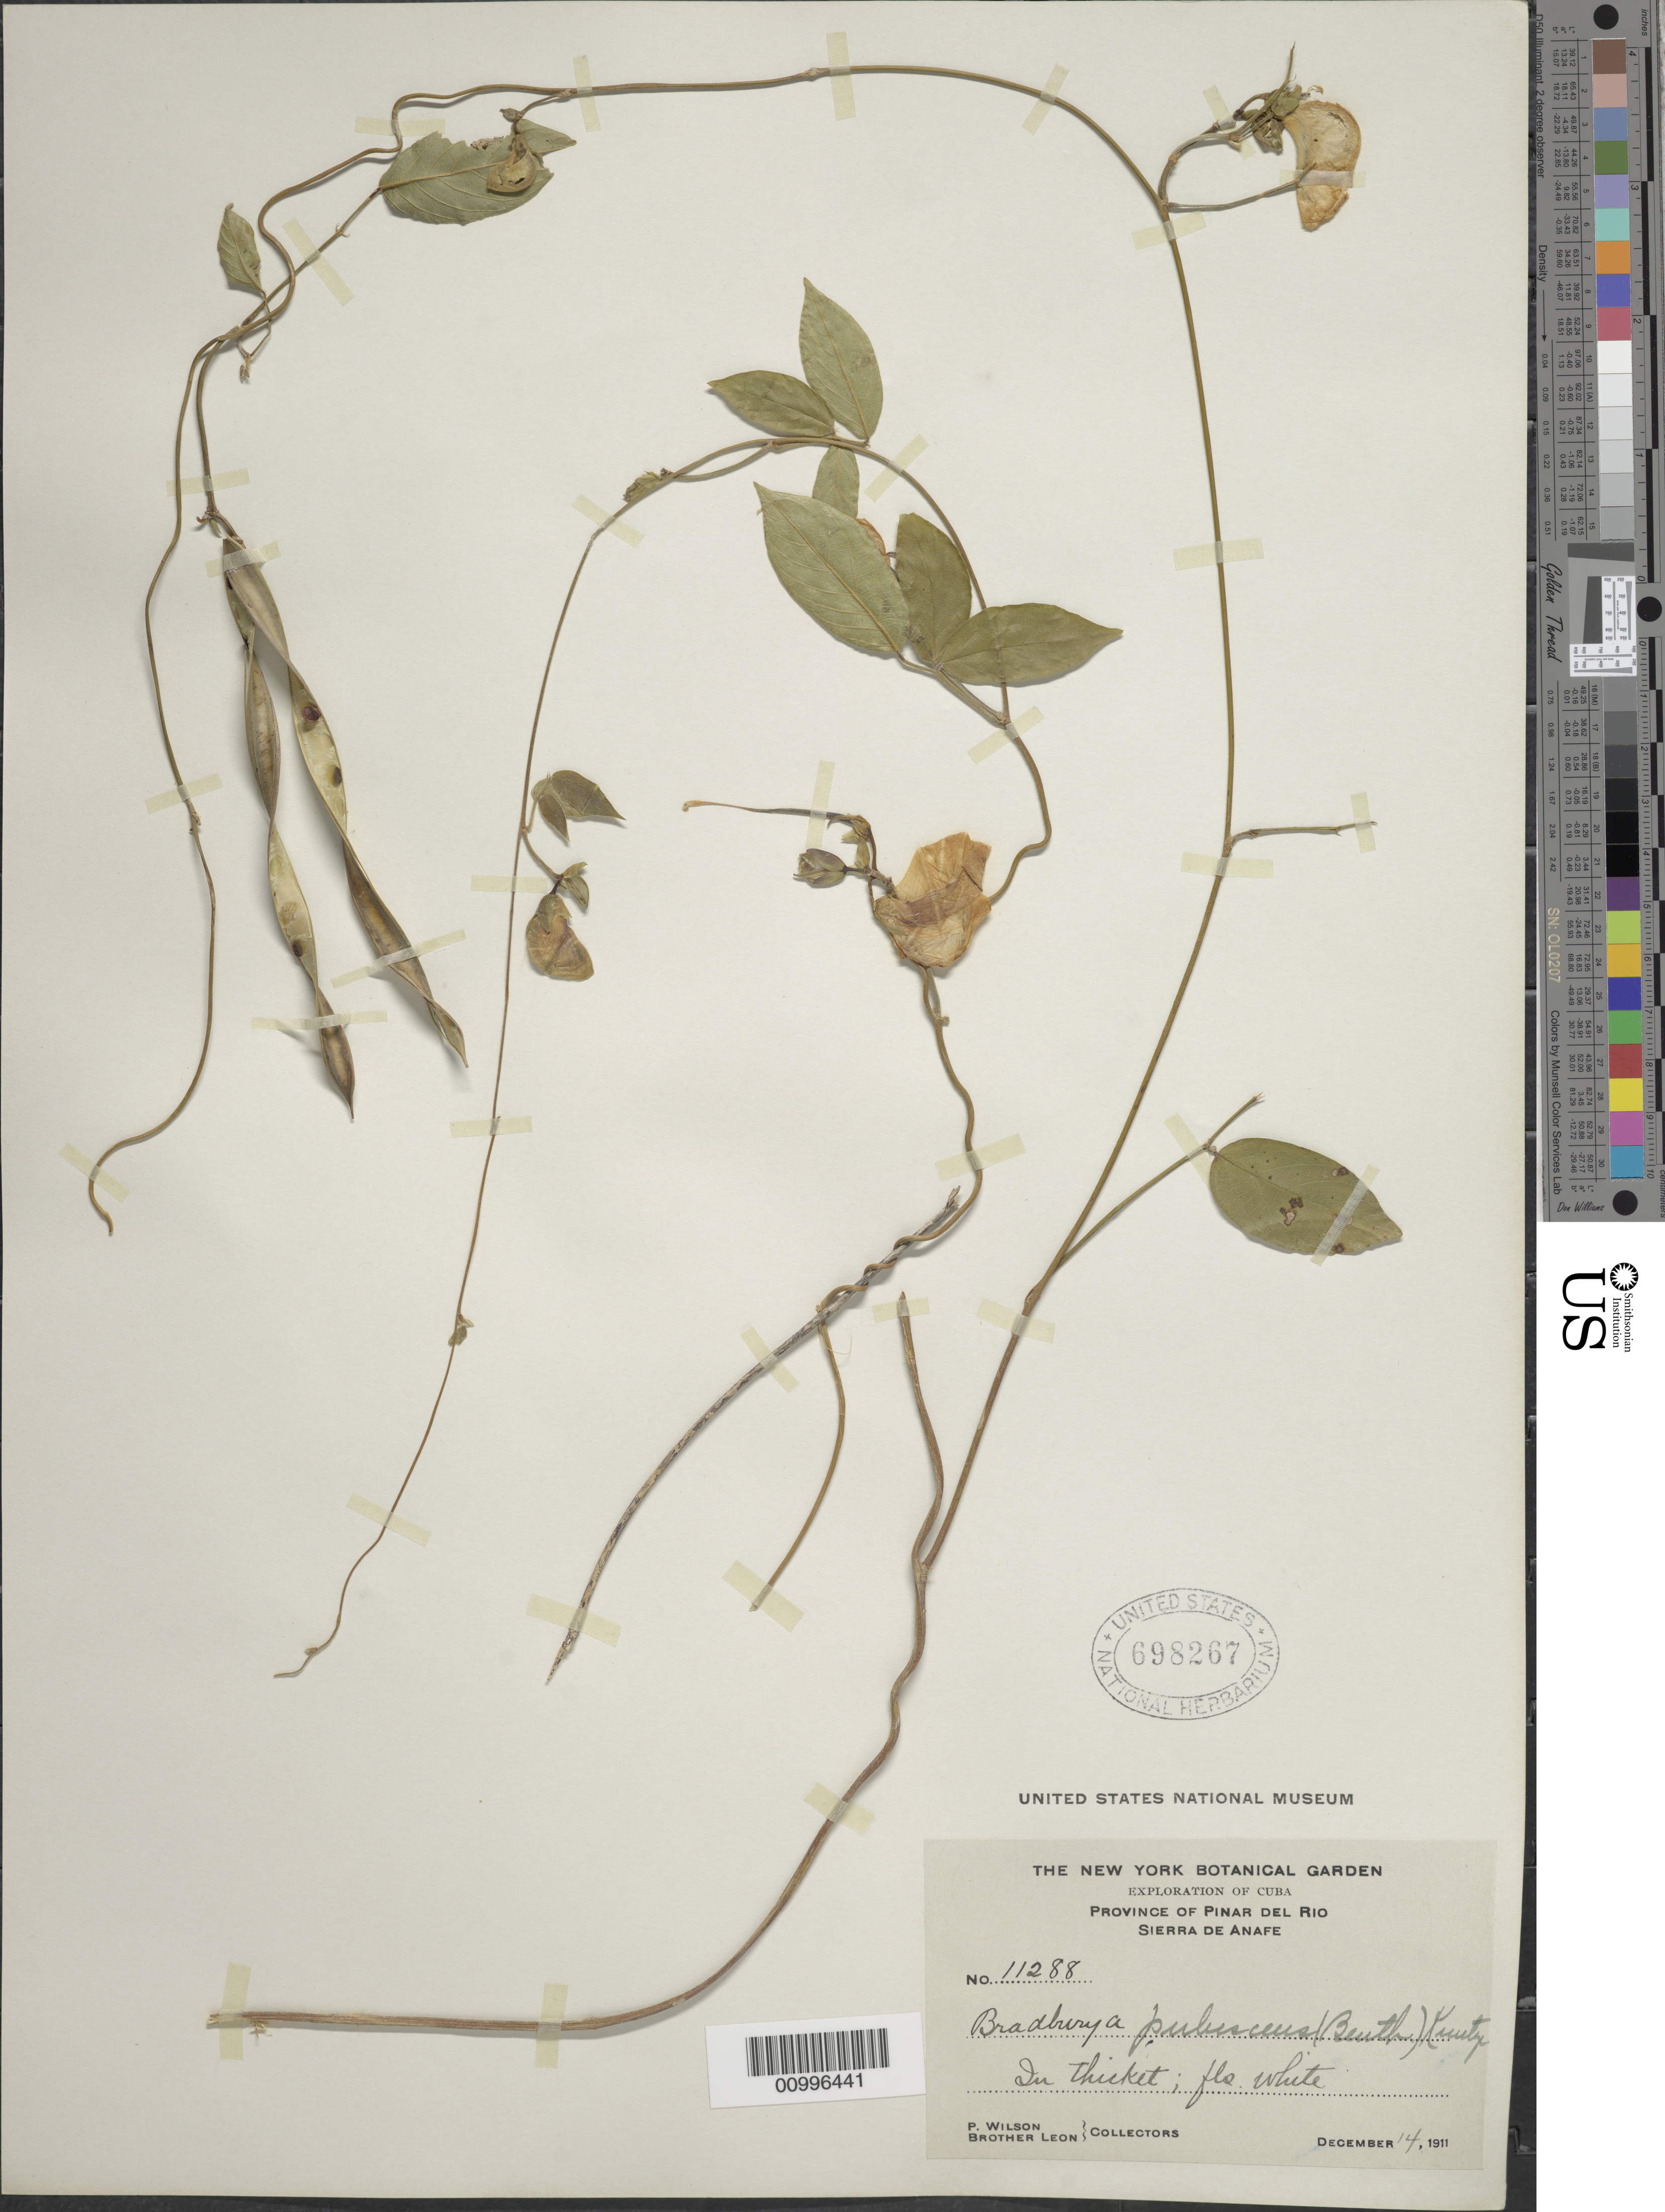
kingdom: Plantae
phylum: Tracheophyta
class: Magnoliopsida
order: Fabales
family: Fabaceae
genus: Centrosema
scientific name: Centrosema pubescens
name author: Benth.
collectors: P. Wilson & Bro. León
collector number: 11288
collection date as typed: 04 Dec 1911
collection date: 1911-12-04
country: Cuba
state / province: Pinar del Rio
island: Cuba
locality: Pinar Del Rio, Sierra De Anafe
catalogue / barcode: US 698267